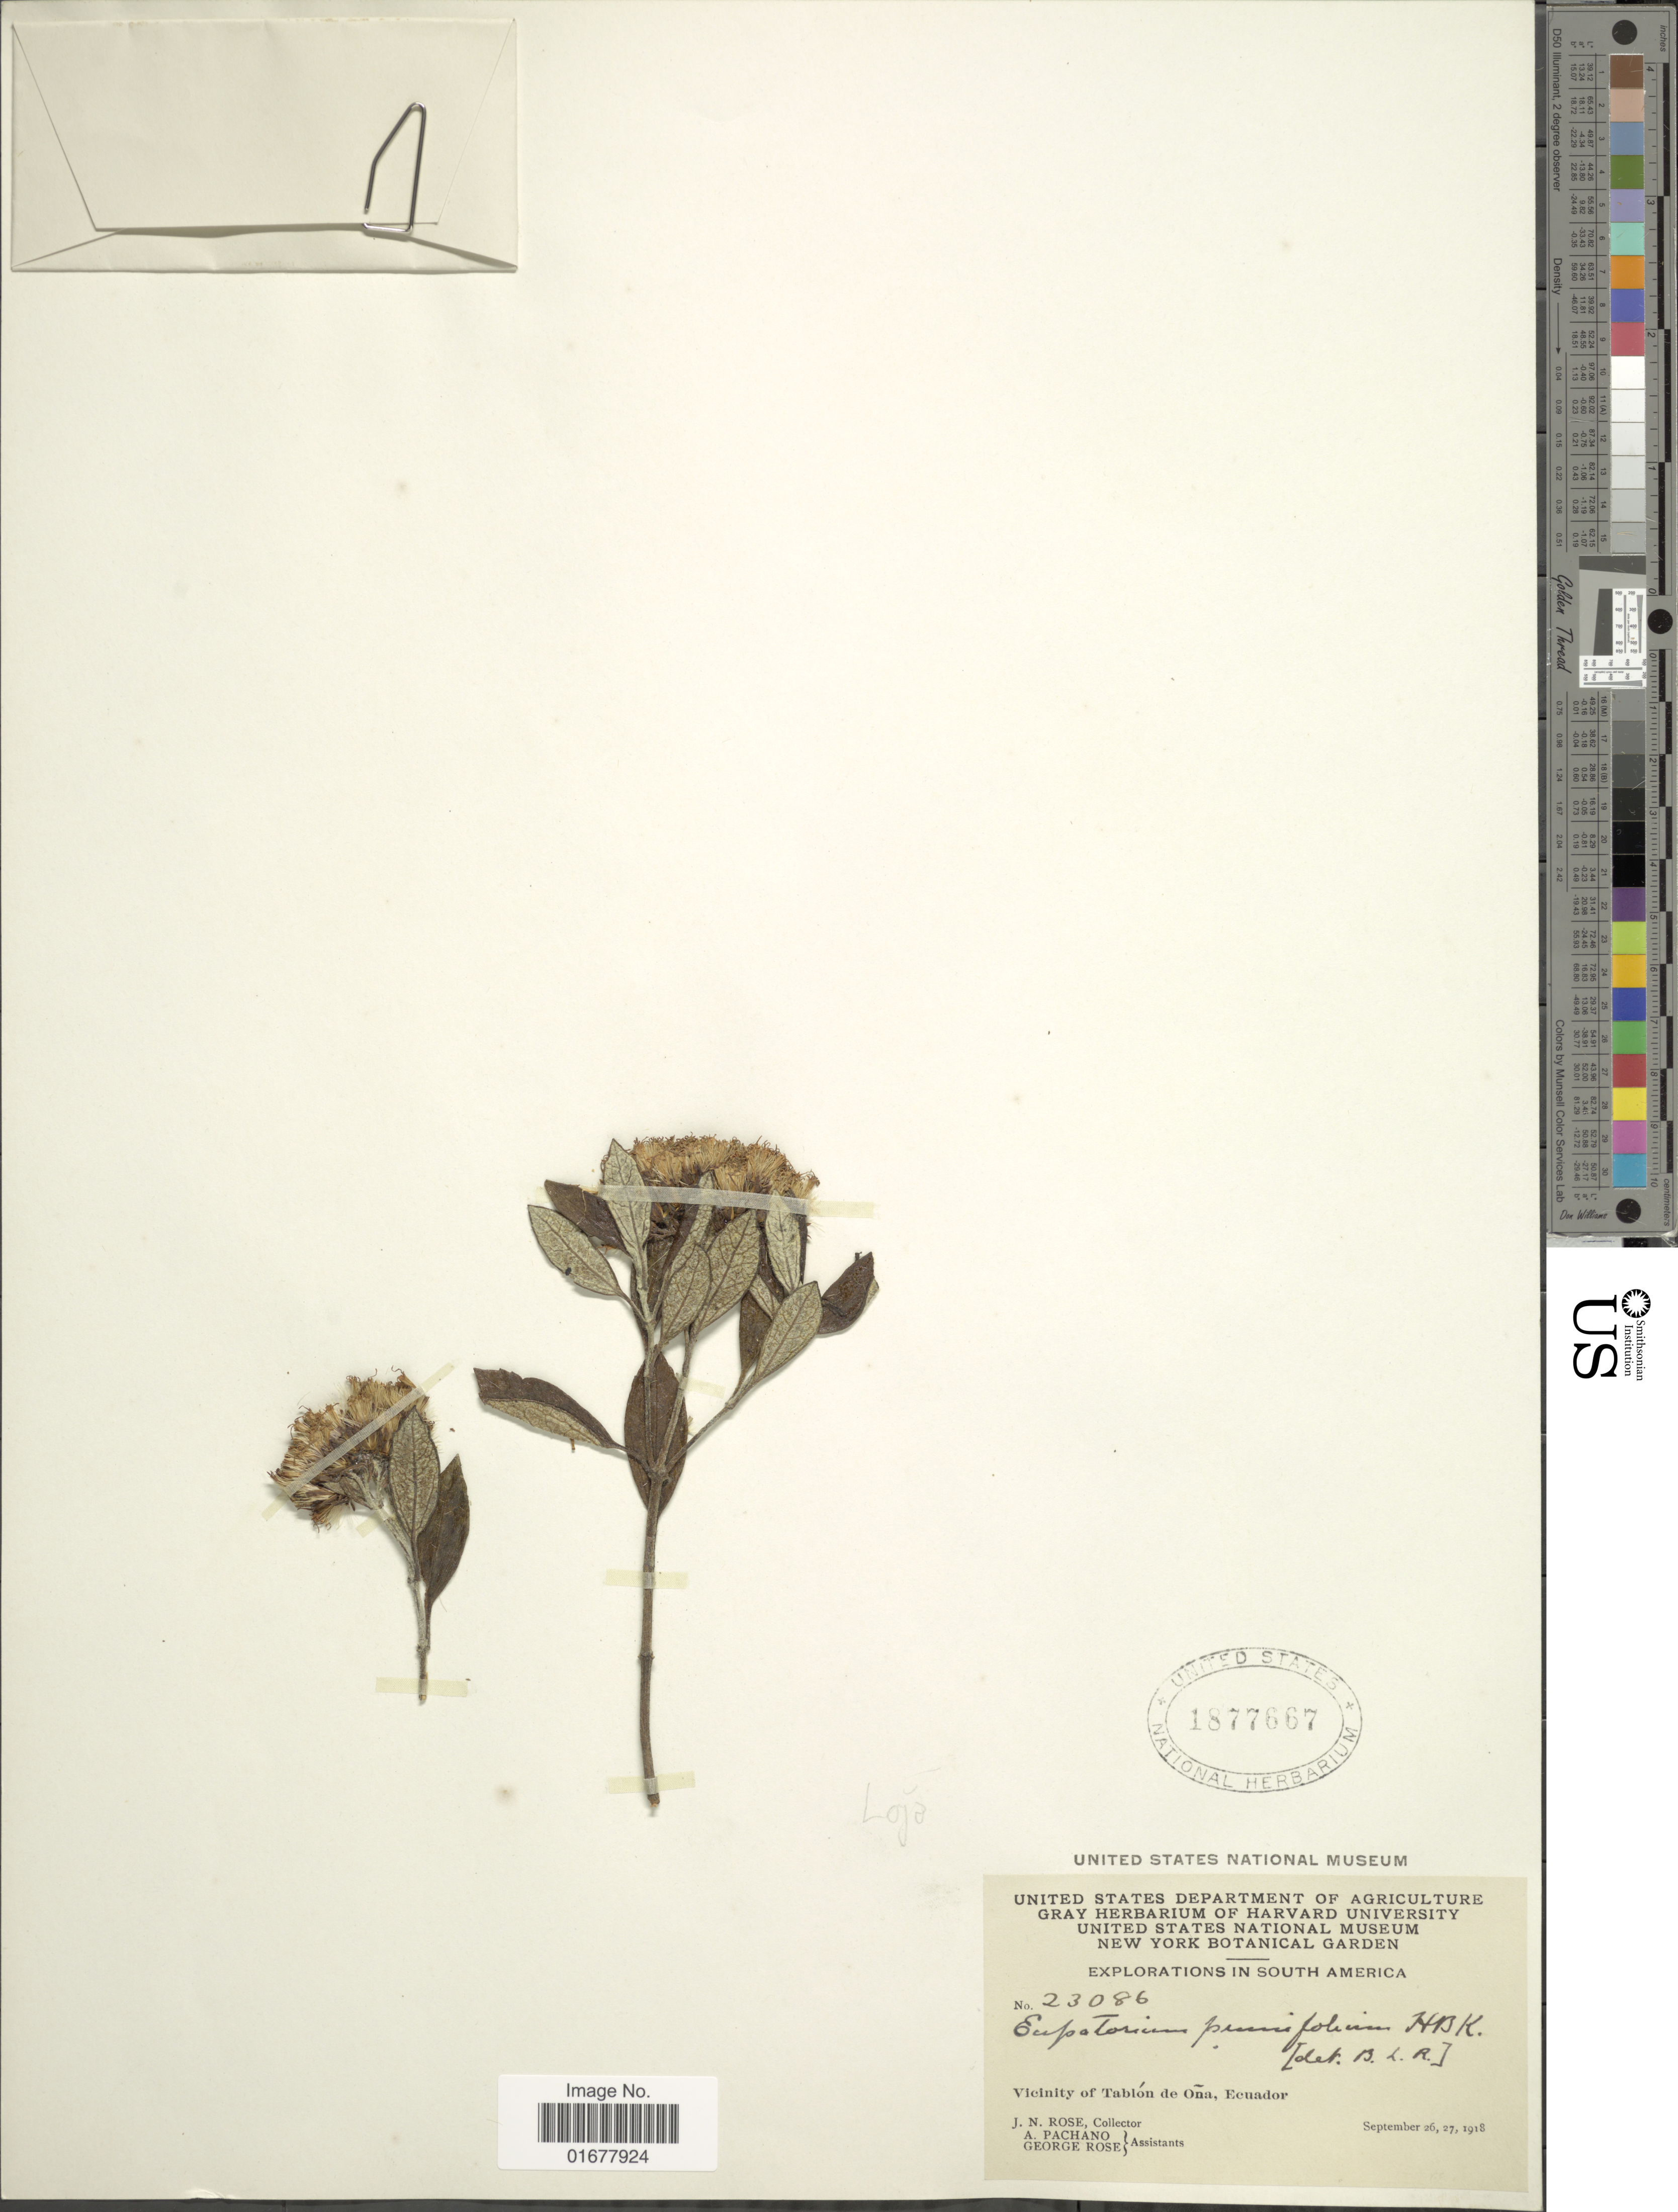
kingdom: Plantae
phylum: Tracheophyta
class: Magnoliopsida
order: Asterales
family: Asteraceae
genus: Ageratina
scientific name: Ageratina prunifolia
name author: (Kunth) R.M. King & H. Rob.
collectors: J. N. Rose, A. Pachano & G. Rose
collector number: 23086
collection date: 1918-09-26/1918-09-27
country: Ecuador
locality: Vicinity of Tablon de Ona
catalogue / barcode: US 1877667